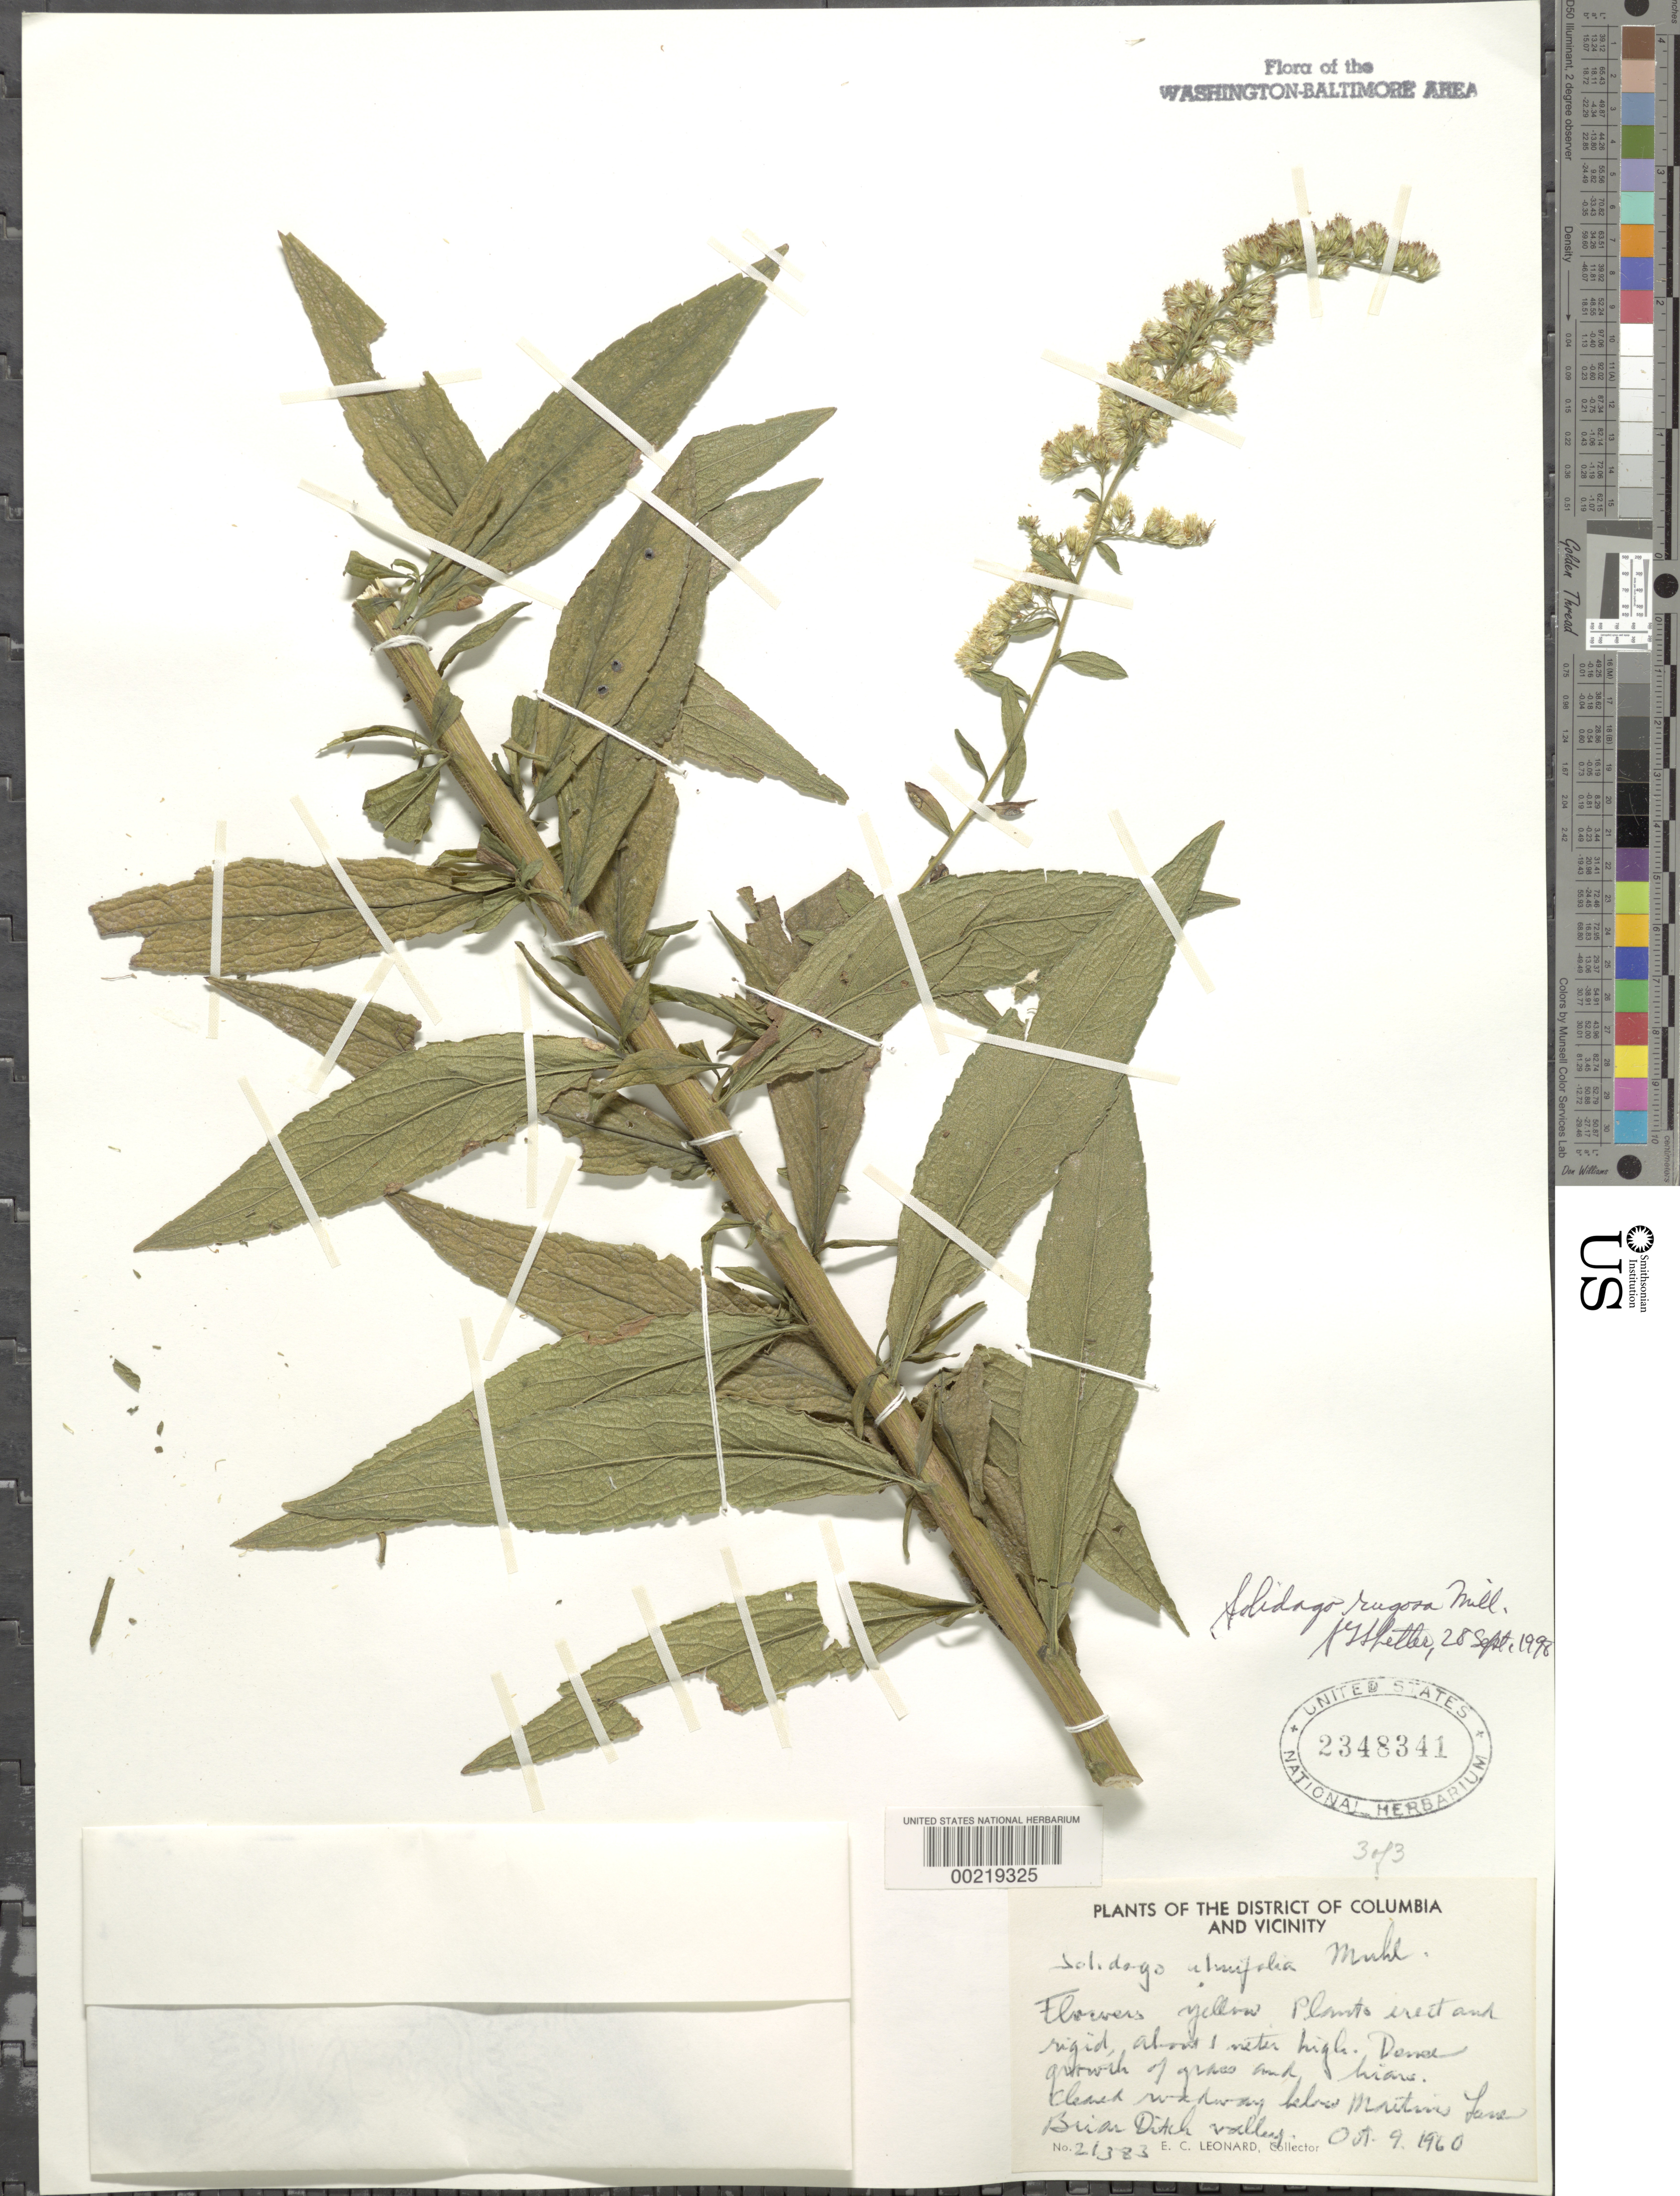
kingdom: Plantae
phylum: Tracheophyta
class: Magnoliopsida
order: Asterales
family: Asteraceae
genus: Solidago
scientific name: Solidago rugosa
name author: Mill.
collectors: E. C. Leonard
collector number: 21383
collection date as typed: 09 Oct 1960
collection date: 1960-10-09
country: United States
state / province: Maryland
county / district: Prince George's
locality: Briar Ditch Valley below Martins Lane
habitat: Weedy roadside clearing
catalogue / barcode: US 2348341